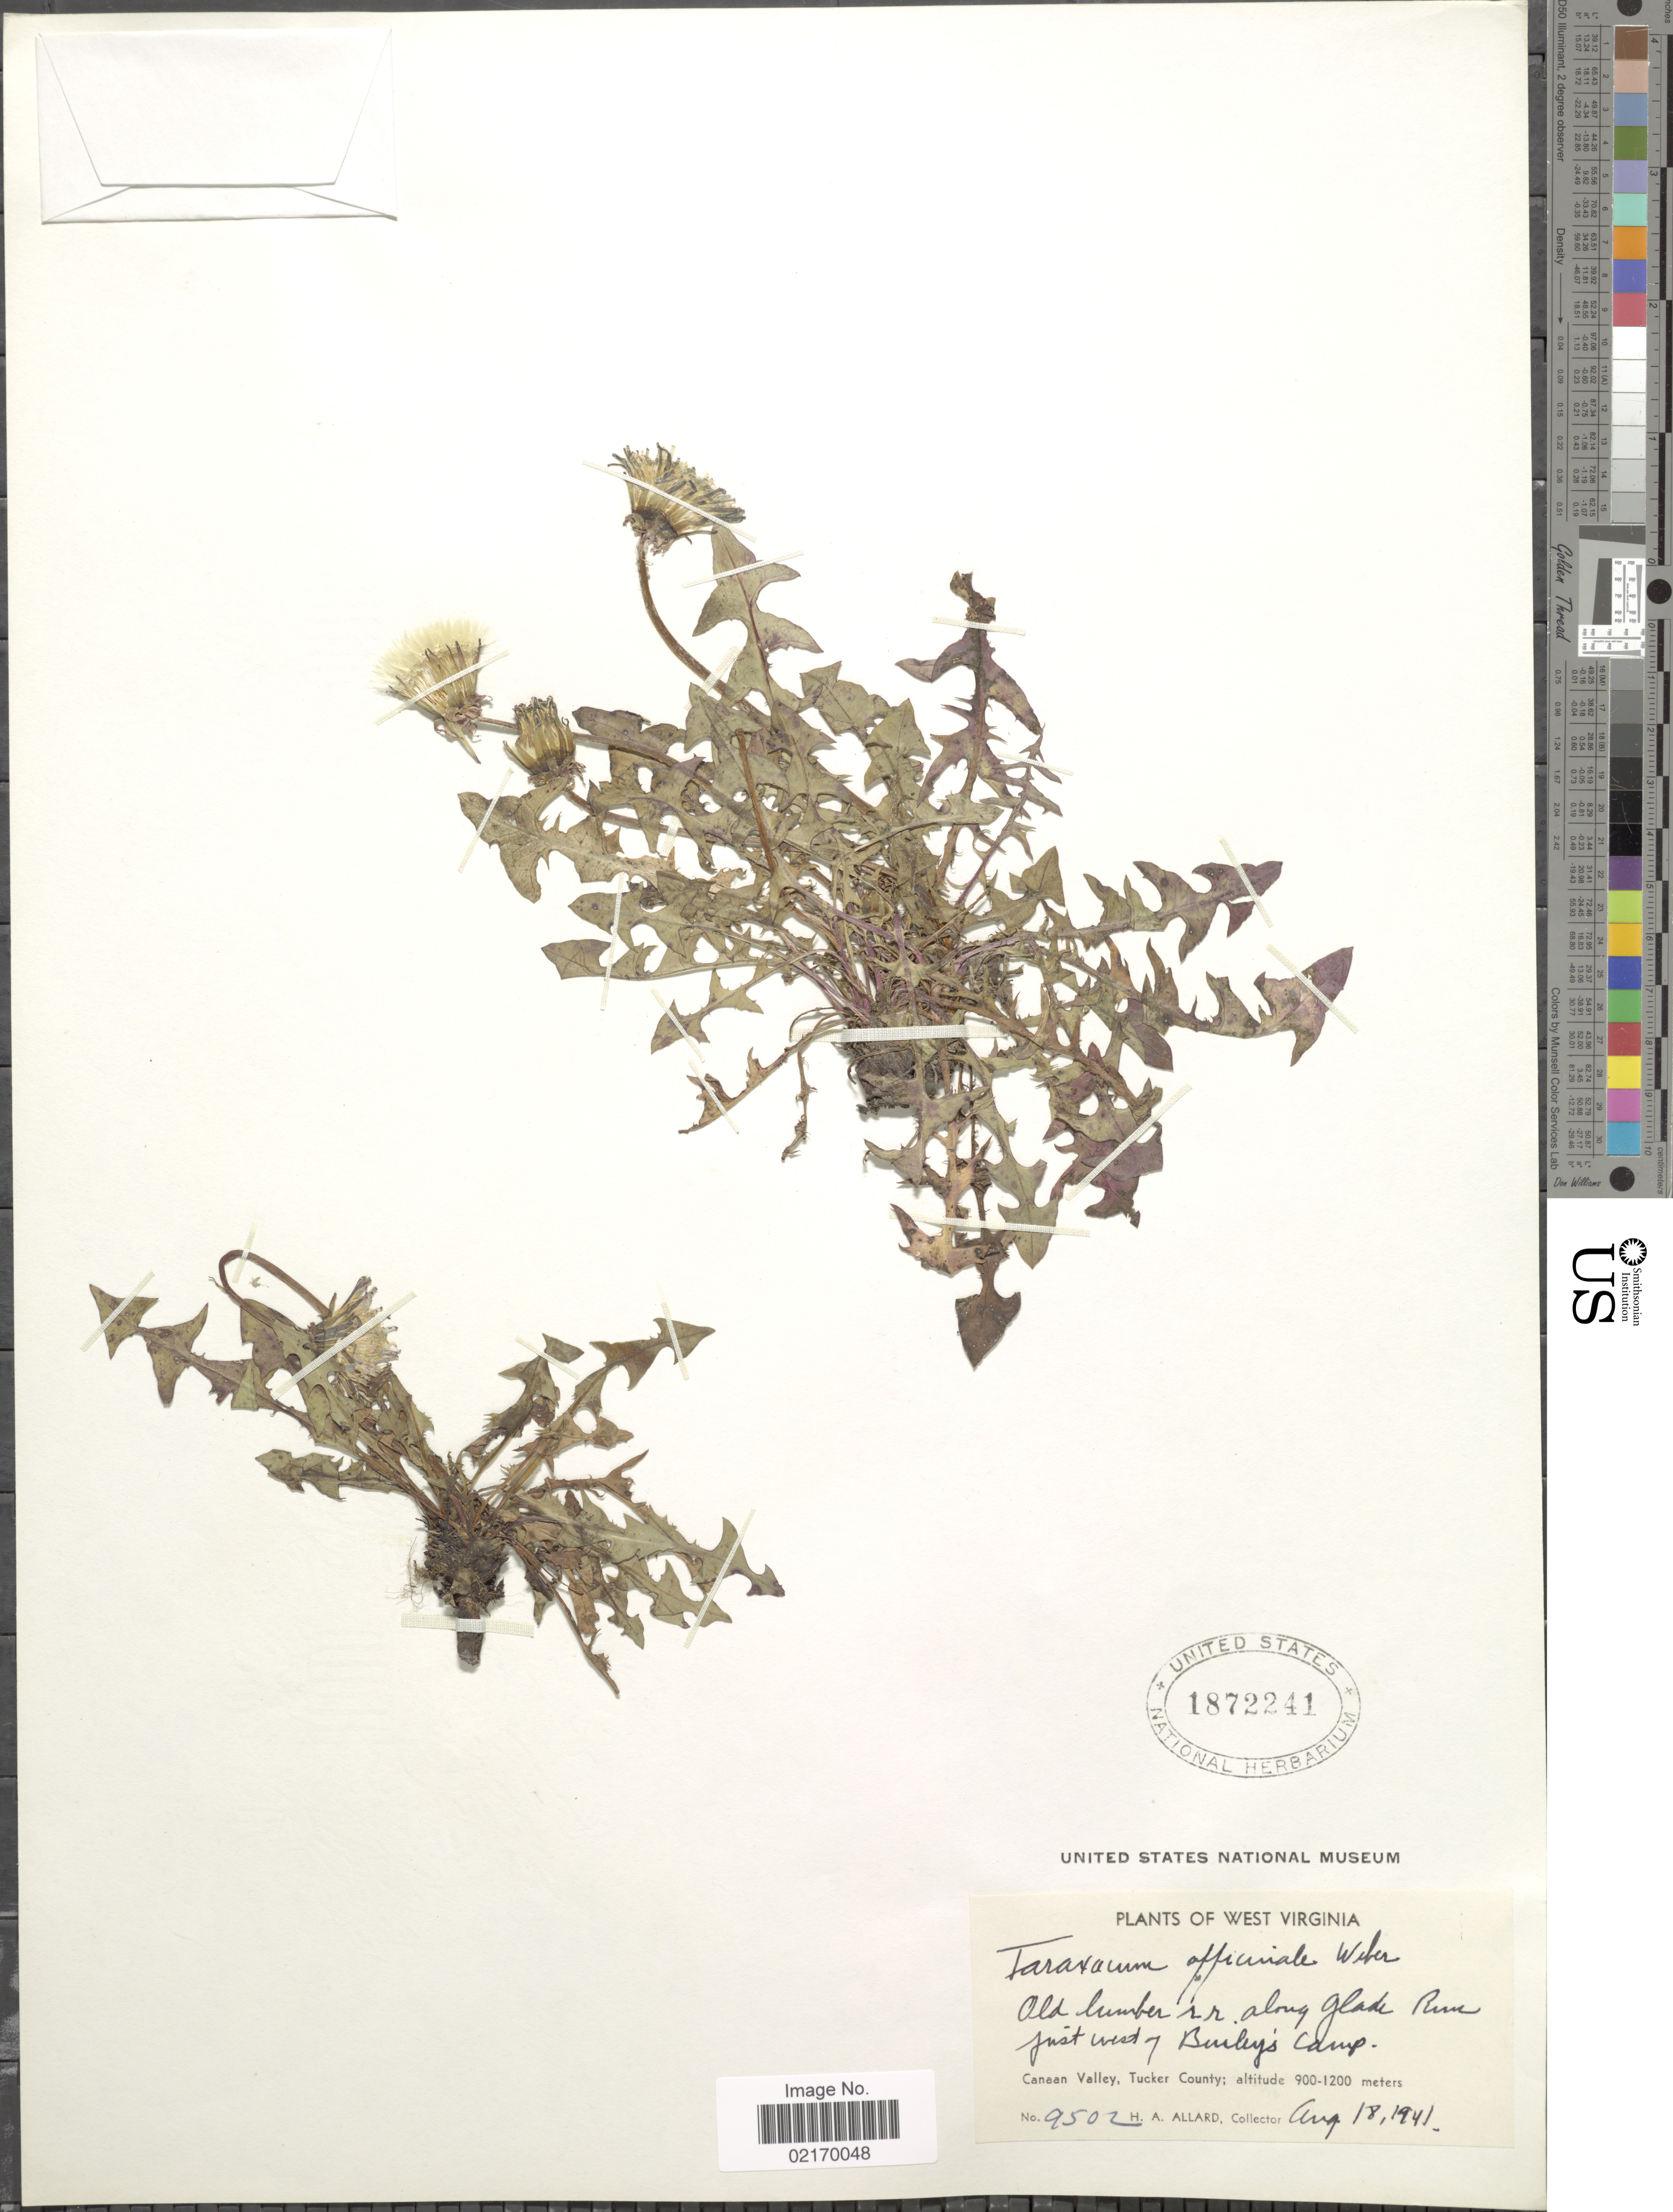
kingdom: Plantae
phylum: Tracheophyta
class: Magnoliopsida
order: Asterales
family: Asteraceae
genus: Taraxacum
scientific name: Taraxacum officinale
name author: G.H. Weber ex F.H. Wigg.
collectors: H. A. Allard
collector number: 9502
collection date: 1941-08-18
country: United States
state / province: West Virginia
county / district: Tucker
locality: Old lumber rr along Glade Rum just wes of Builey's Camp, Canaan Valley, Tucker County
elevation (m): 900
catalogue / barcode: US 1872241